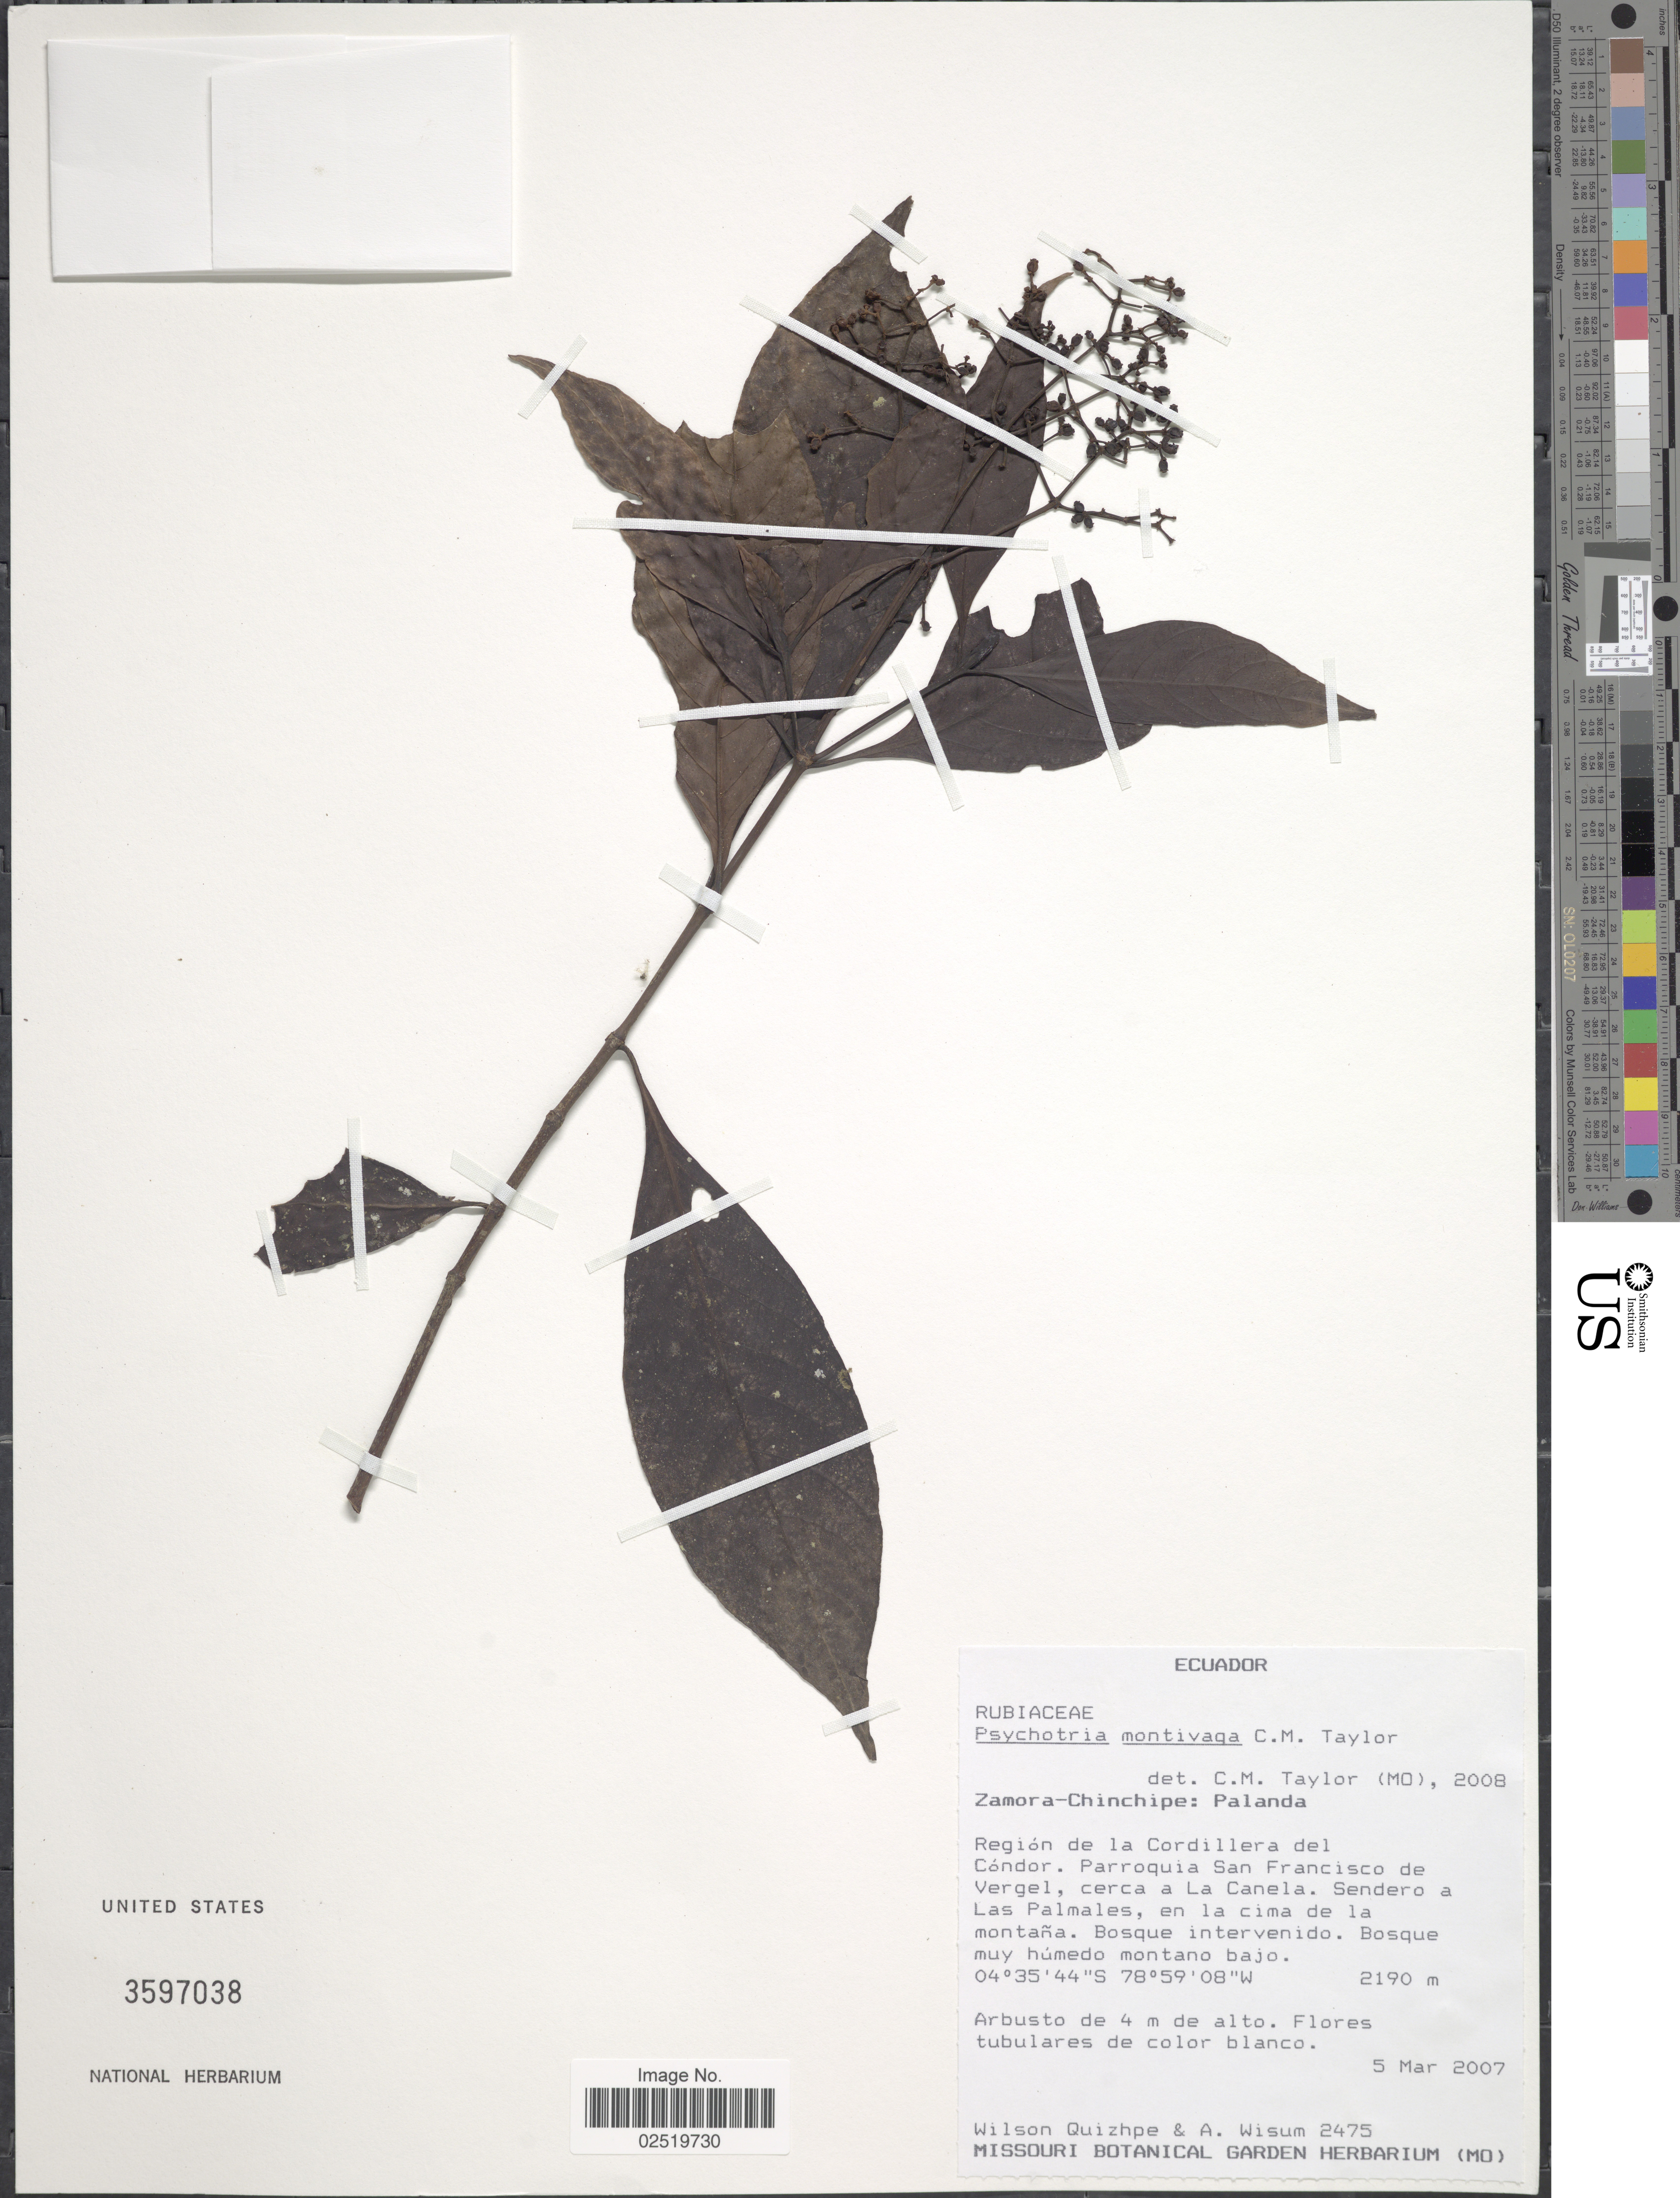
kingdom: Plantae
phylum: Tracheophyta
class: Magnoliopsida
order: Gentianales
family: Rubiaceae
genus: Psychotria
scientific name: Psychotria montivaga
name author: C.M. Taylor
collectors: W. Quizhpe & A. Wisum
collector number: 2475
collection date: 2007-03-05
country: Ecuador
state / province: Zamora-Chinchipe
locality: Palanda, Region de la Cordillera del Condor, Parroquia San Francisco de Vergel, cerca a La cima de la montana.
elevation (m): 2190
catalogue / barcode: US 3597038